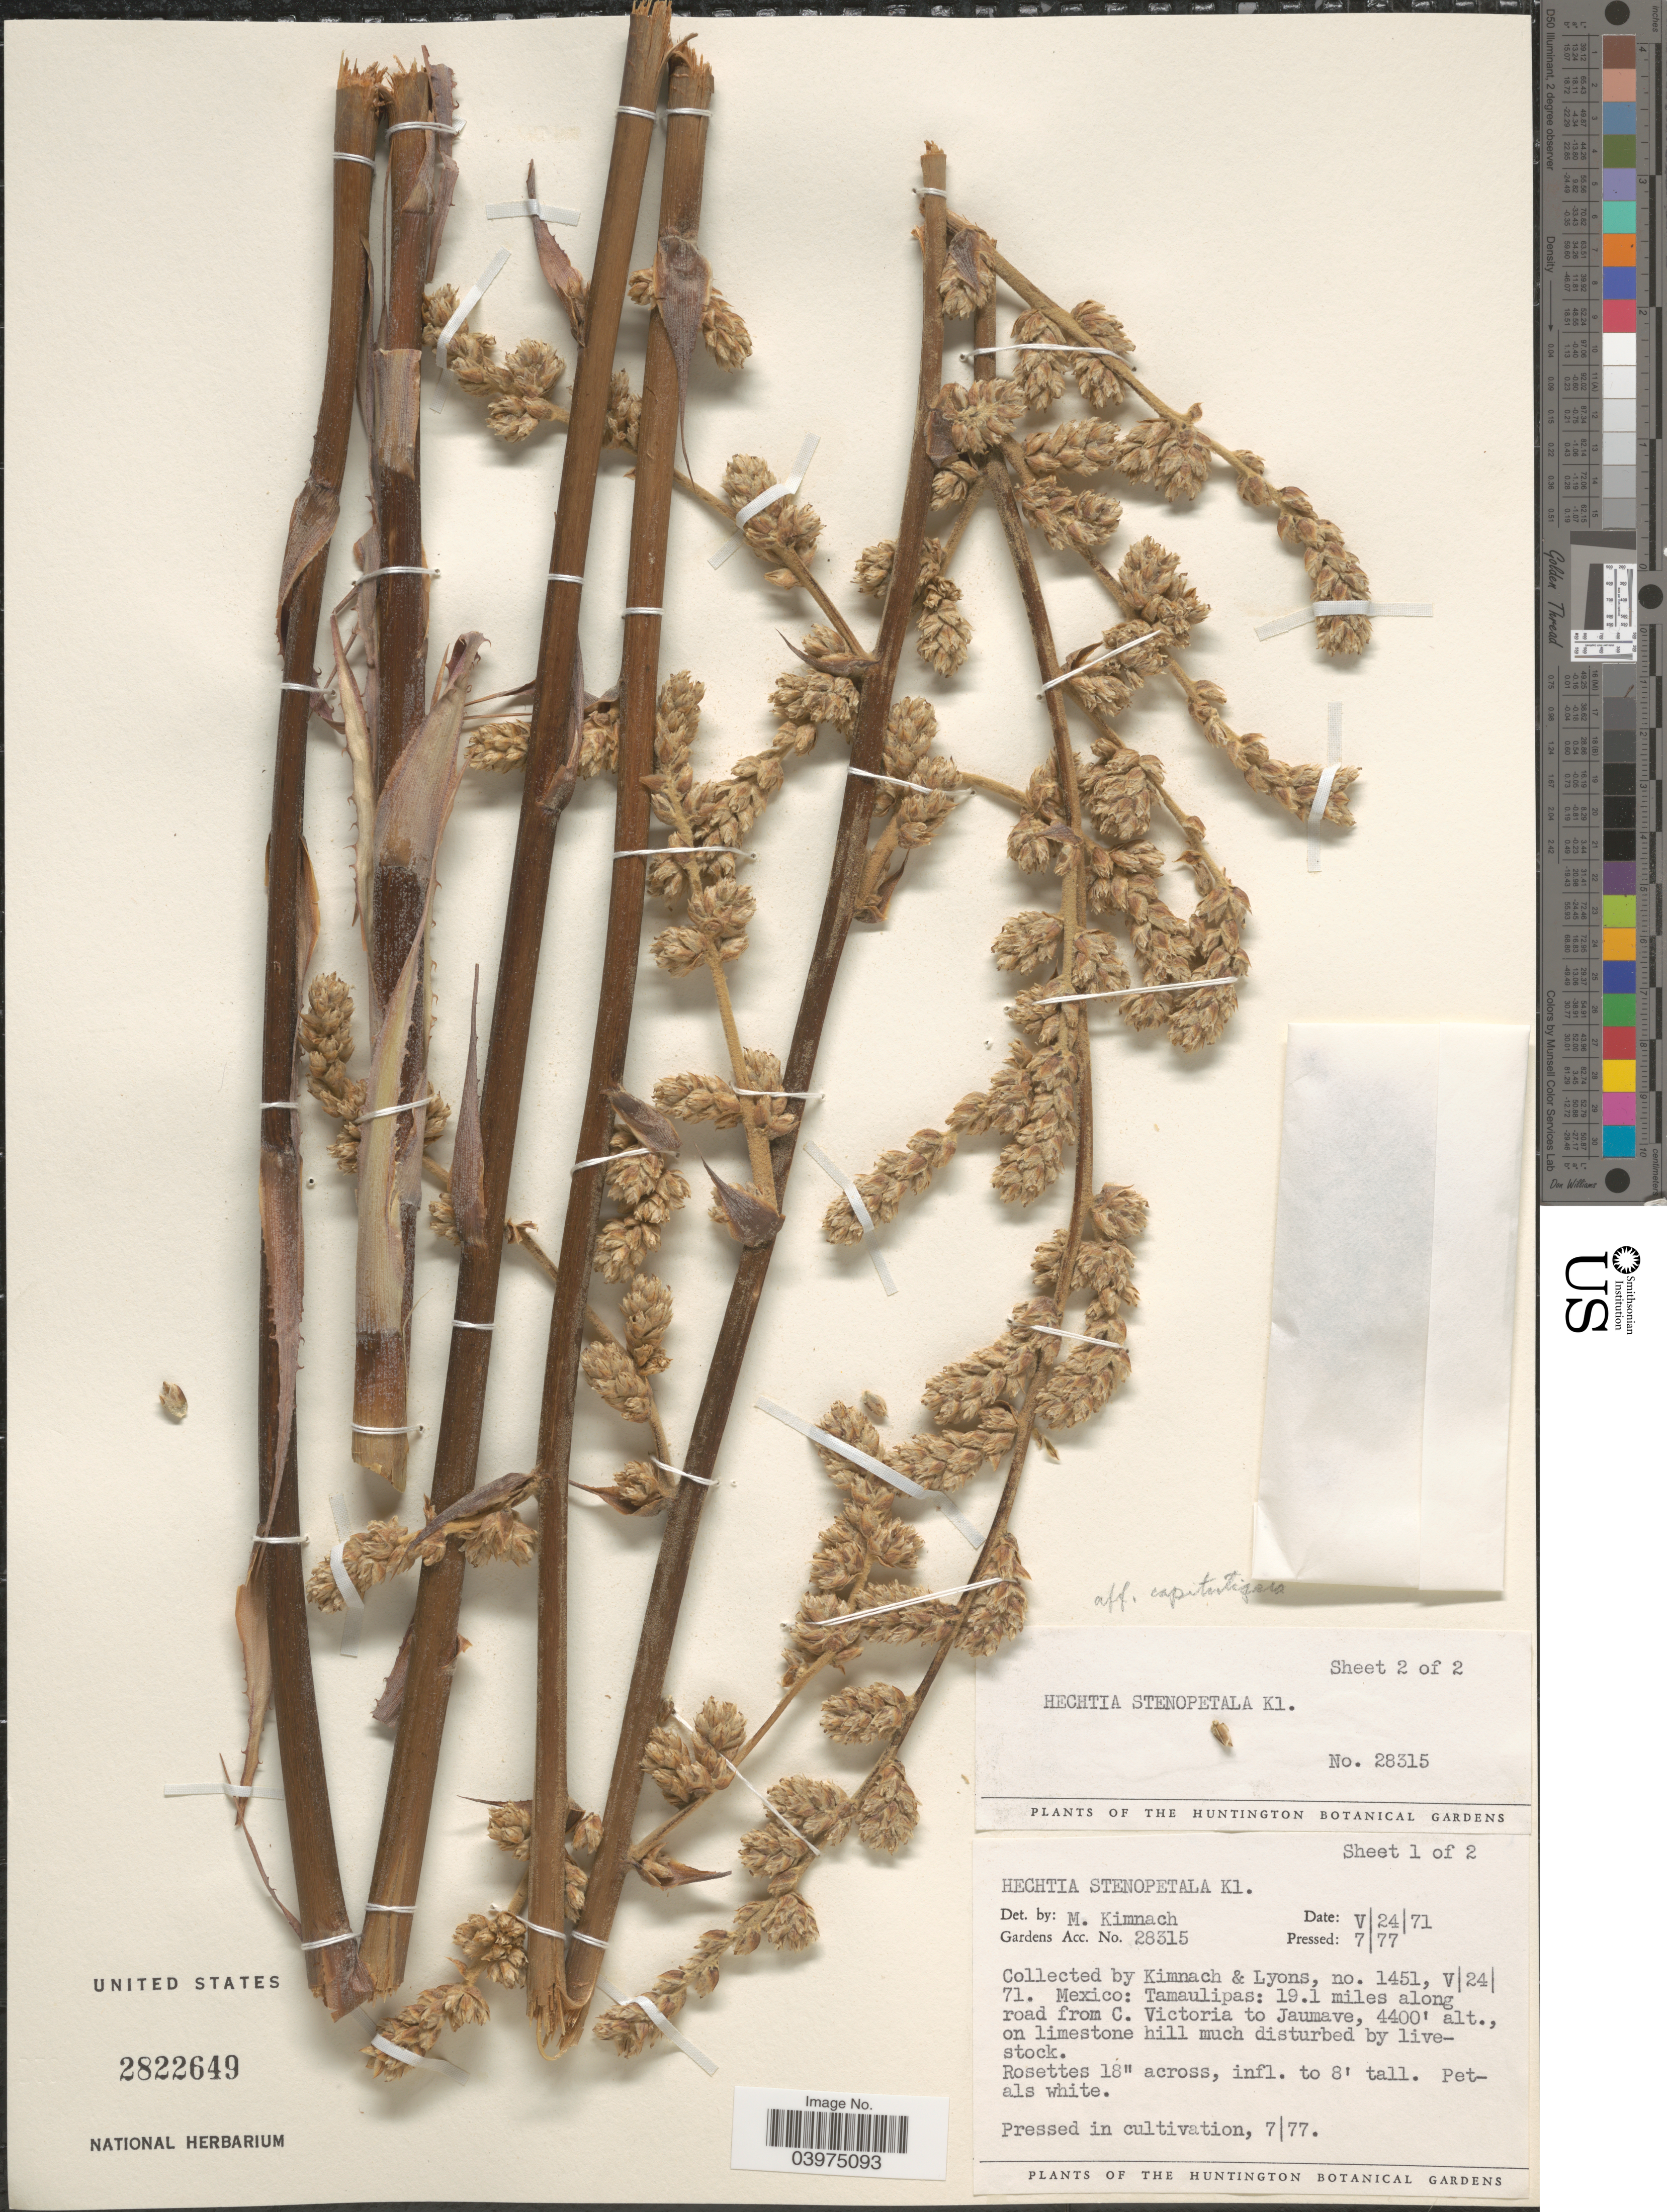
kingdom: Plantae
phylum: Tracheophyta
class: Liliopsida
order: Poales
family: Bromeliaceae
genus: Hechtia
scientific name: Hechtia capituligera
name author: Mez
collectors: -. Kimnach & Lyons, --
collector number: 1451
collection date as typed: Transcribed d/m/y: /7/77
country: United States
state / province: California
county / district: Los Angeles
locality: The Huntington Botanical Gardens.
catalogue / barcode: US 2822649